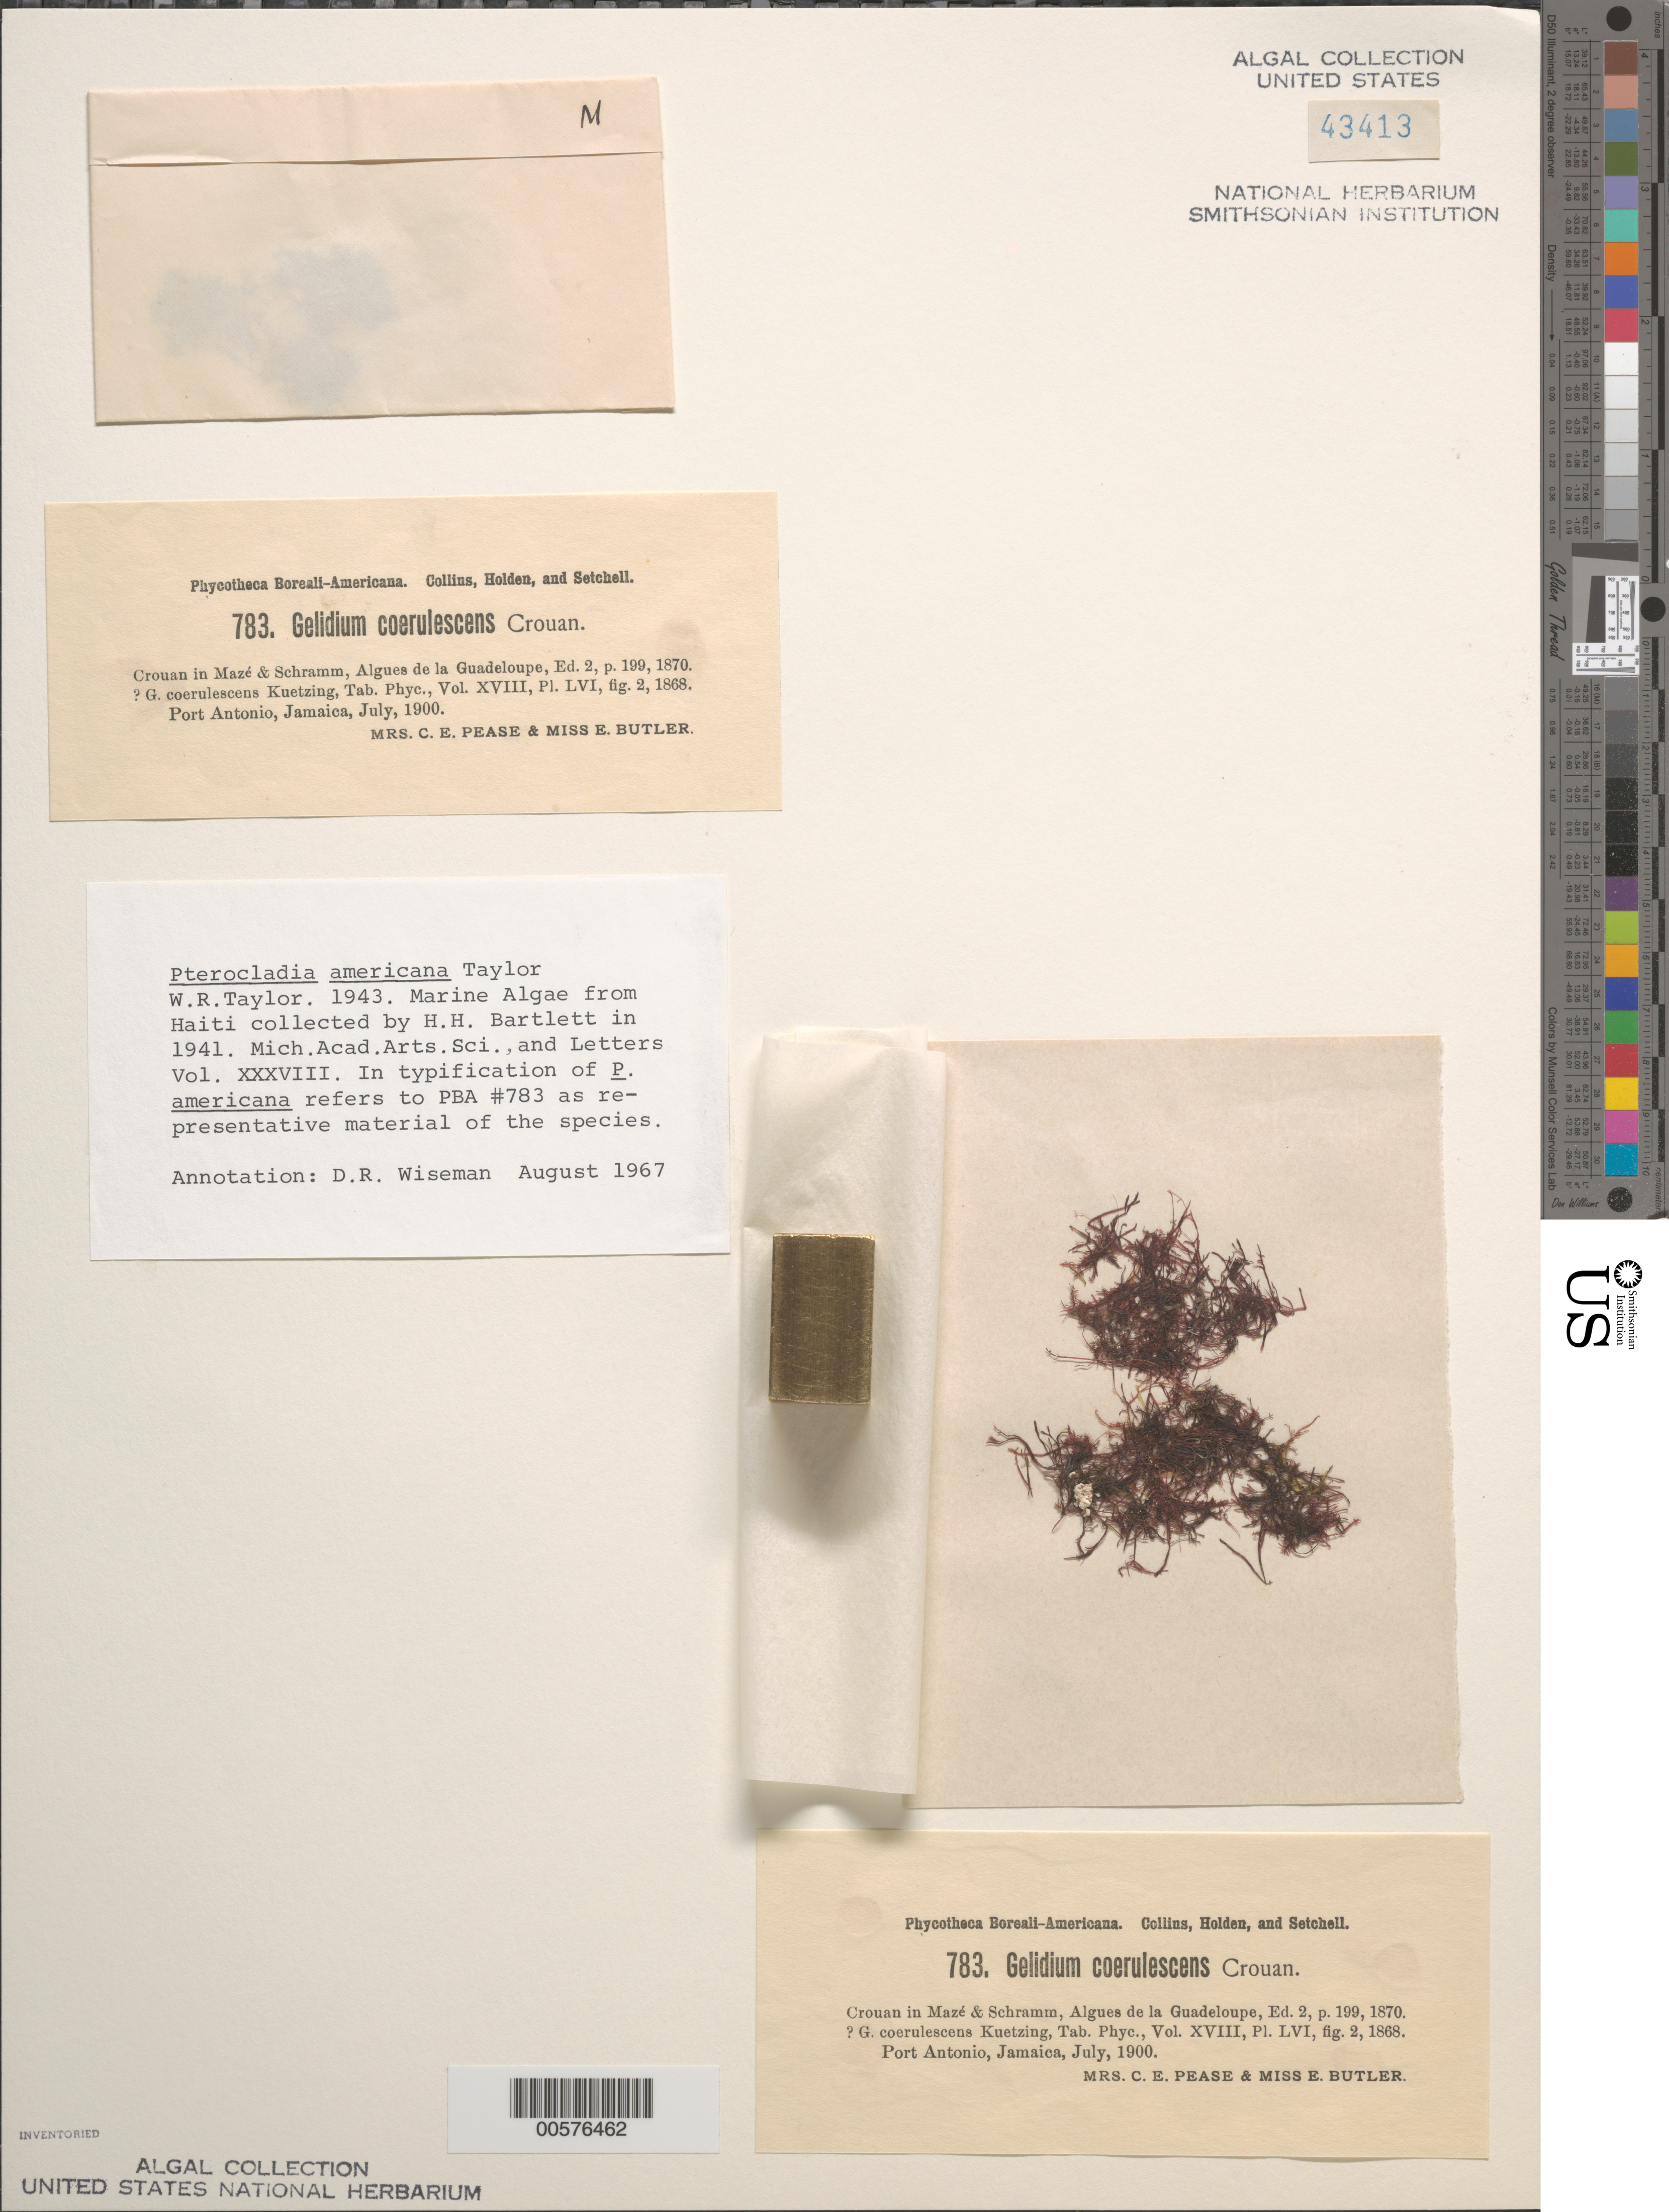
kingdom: Plantae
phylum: Rhodophyta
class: Florideophyceae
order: Gelidiales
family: Gelidiaceae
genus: Gelidium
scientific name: Gelidium americanum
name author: (W.R. Taylor) Santelices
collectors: C. Pease & E. Butler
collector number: PB-A 783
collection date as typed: Jul 1900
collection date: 1900-07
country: Jamaica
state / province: Portland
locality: Port Antonio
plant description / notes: Collins, Holden & Setchell, Phycotheca Boreali-Americana, as Gelidium coerulescens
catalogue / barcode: US 43413